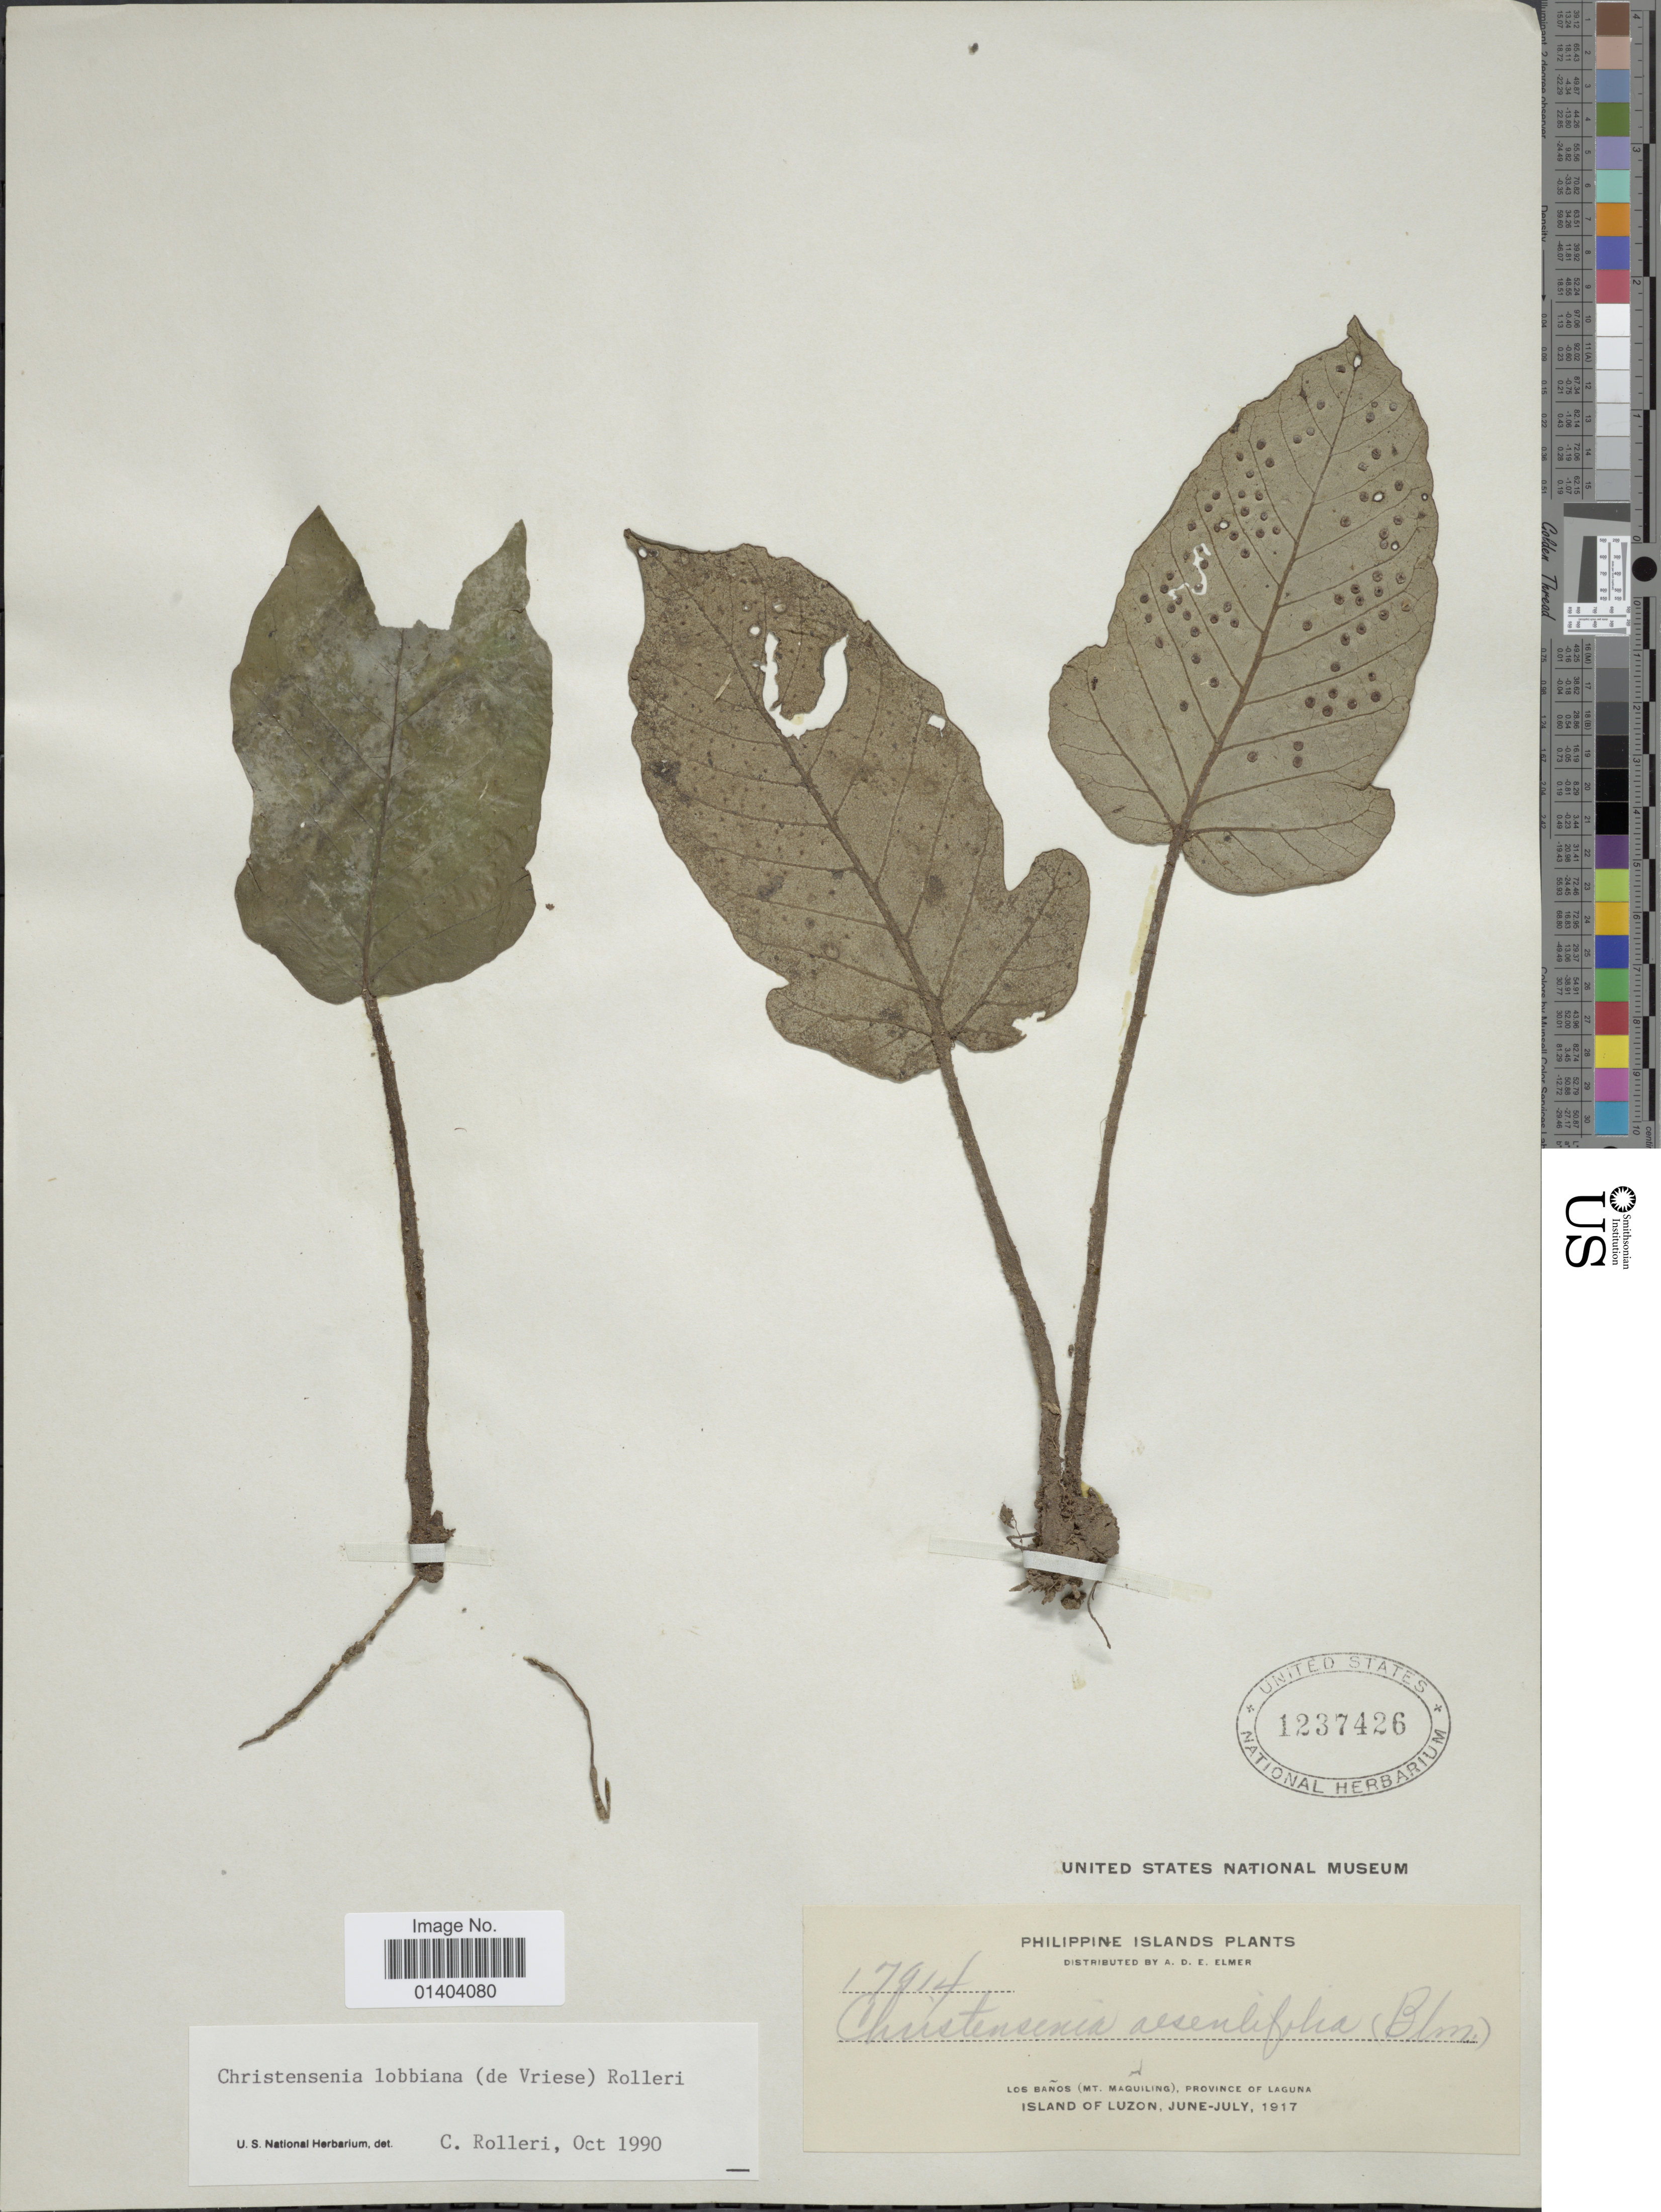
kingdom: Plantae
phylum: Tracheophyta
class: Polypodiopsida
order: Marattiales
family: Marattiaceae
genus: Christensenia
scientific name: Christensenia lobbiana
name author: (de Vriese) Rolleri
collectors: A. D. E. Elmer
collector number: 17914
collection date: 1917-06/1917-07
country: Philippines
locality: Los baños mt. maquiling province of laguna island of luzon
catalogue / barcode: US 1237426